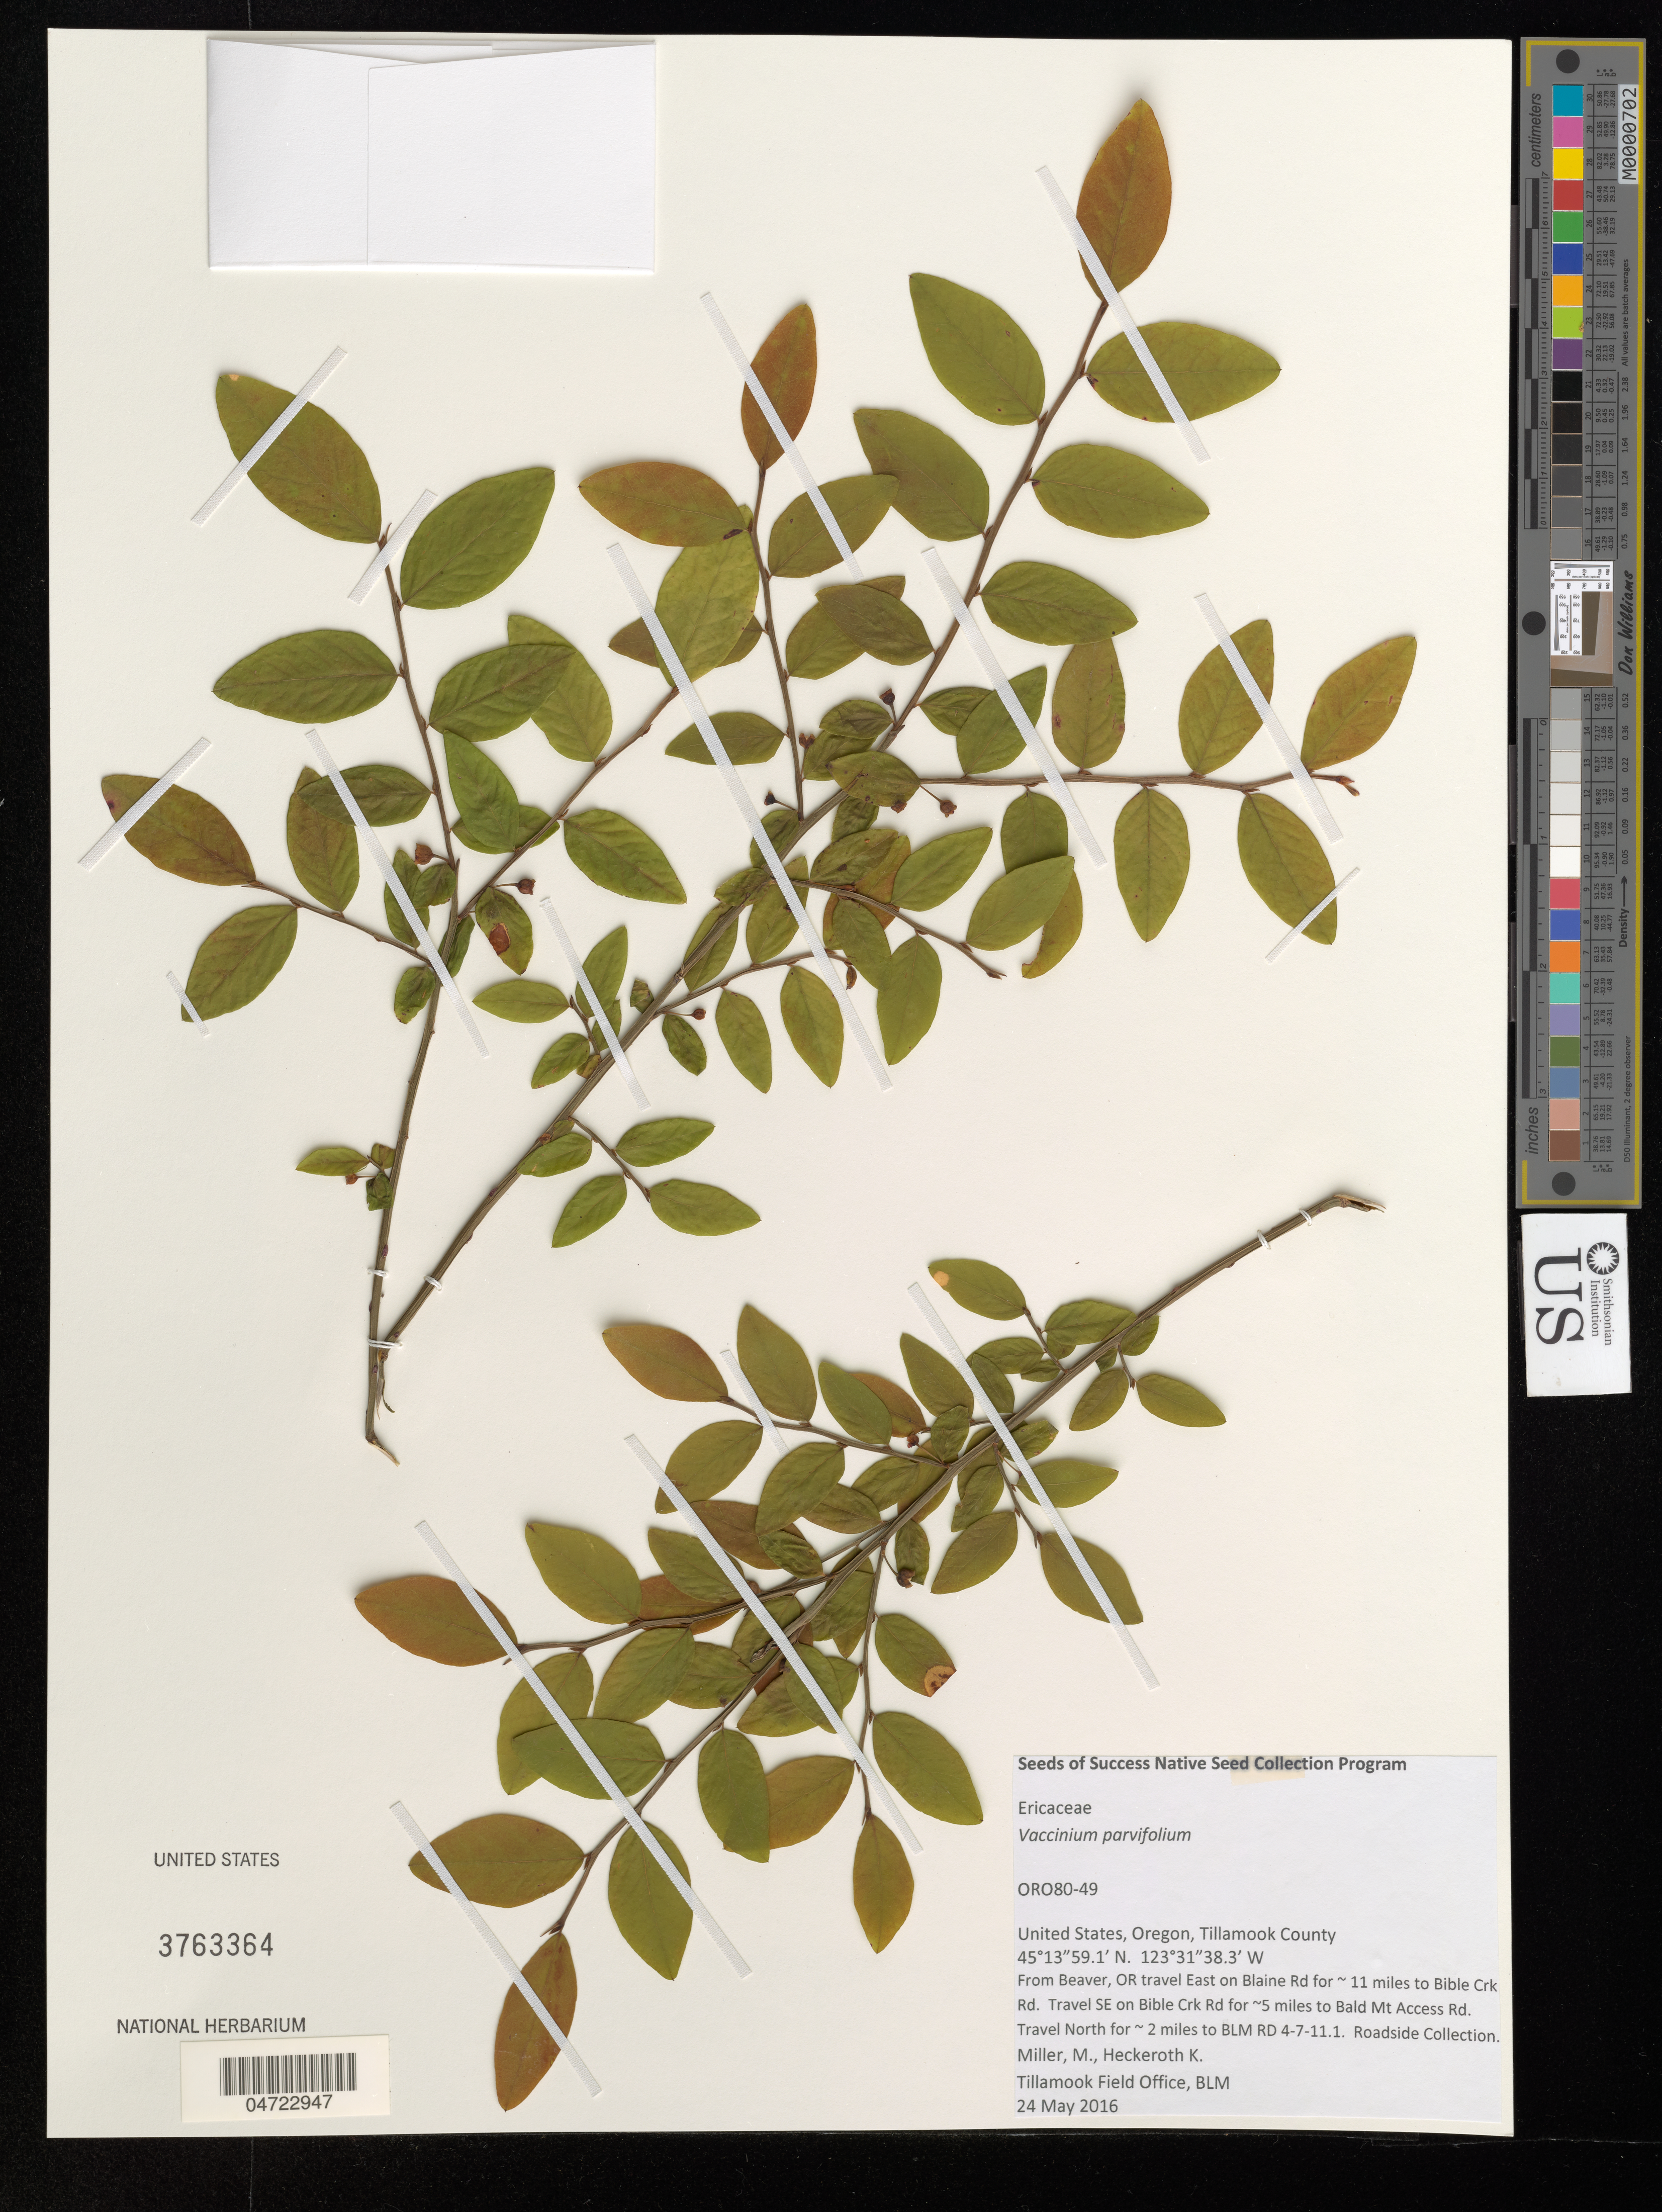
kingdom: Plantae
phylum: Tracheophyta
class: Magnoliopsida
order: Ericales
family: Ericaceae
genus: Vaccinium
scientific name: Vaccinium parvifolium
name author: Small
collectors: M. Miller & K. Heckeroth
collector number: ORO80-49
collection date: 2016-05-24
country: United States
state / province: Oregon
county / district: Tillamook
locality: Tillamook County. From Beaver, OR travel East on Blaine Rd for ~ 11 miles to Bible Crk Rd. Travel SE on Bible Crk Rd for ~5 miles to Bald Mt Access Rd. Travel North for ~ 2 miles to BLM RD 4-7-11.1.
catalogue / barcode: US 3763364